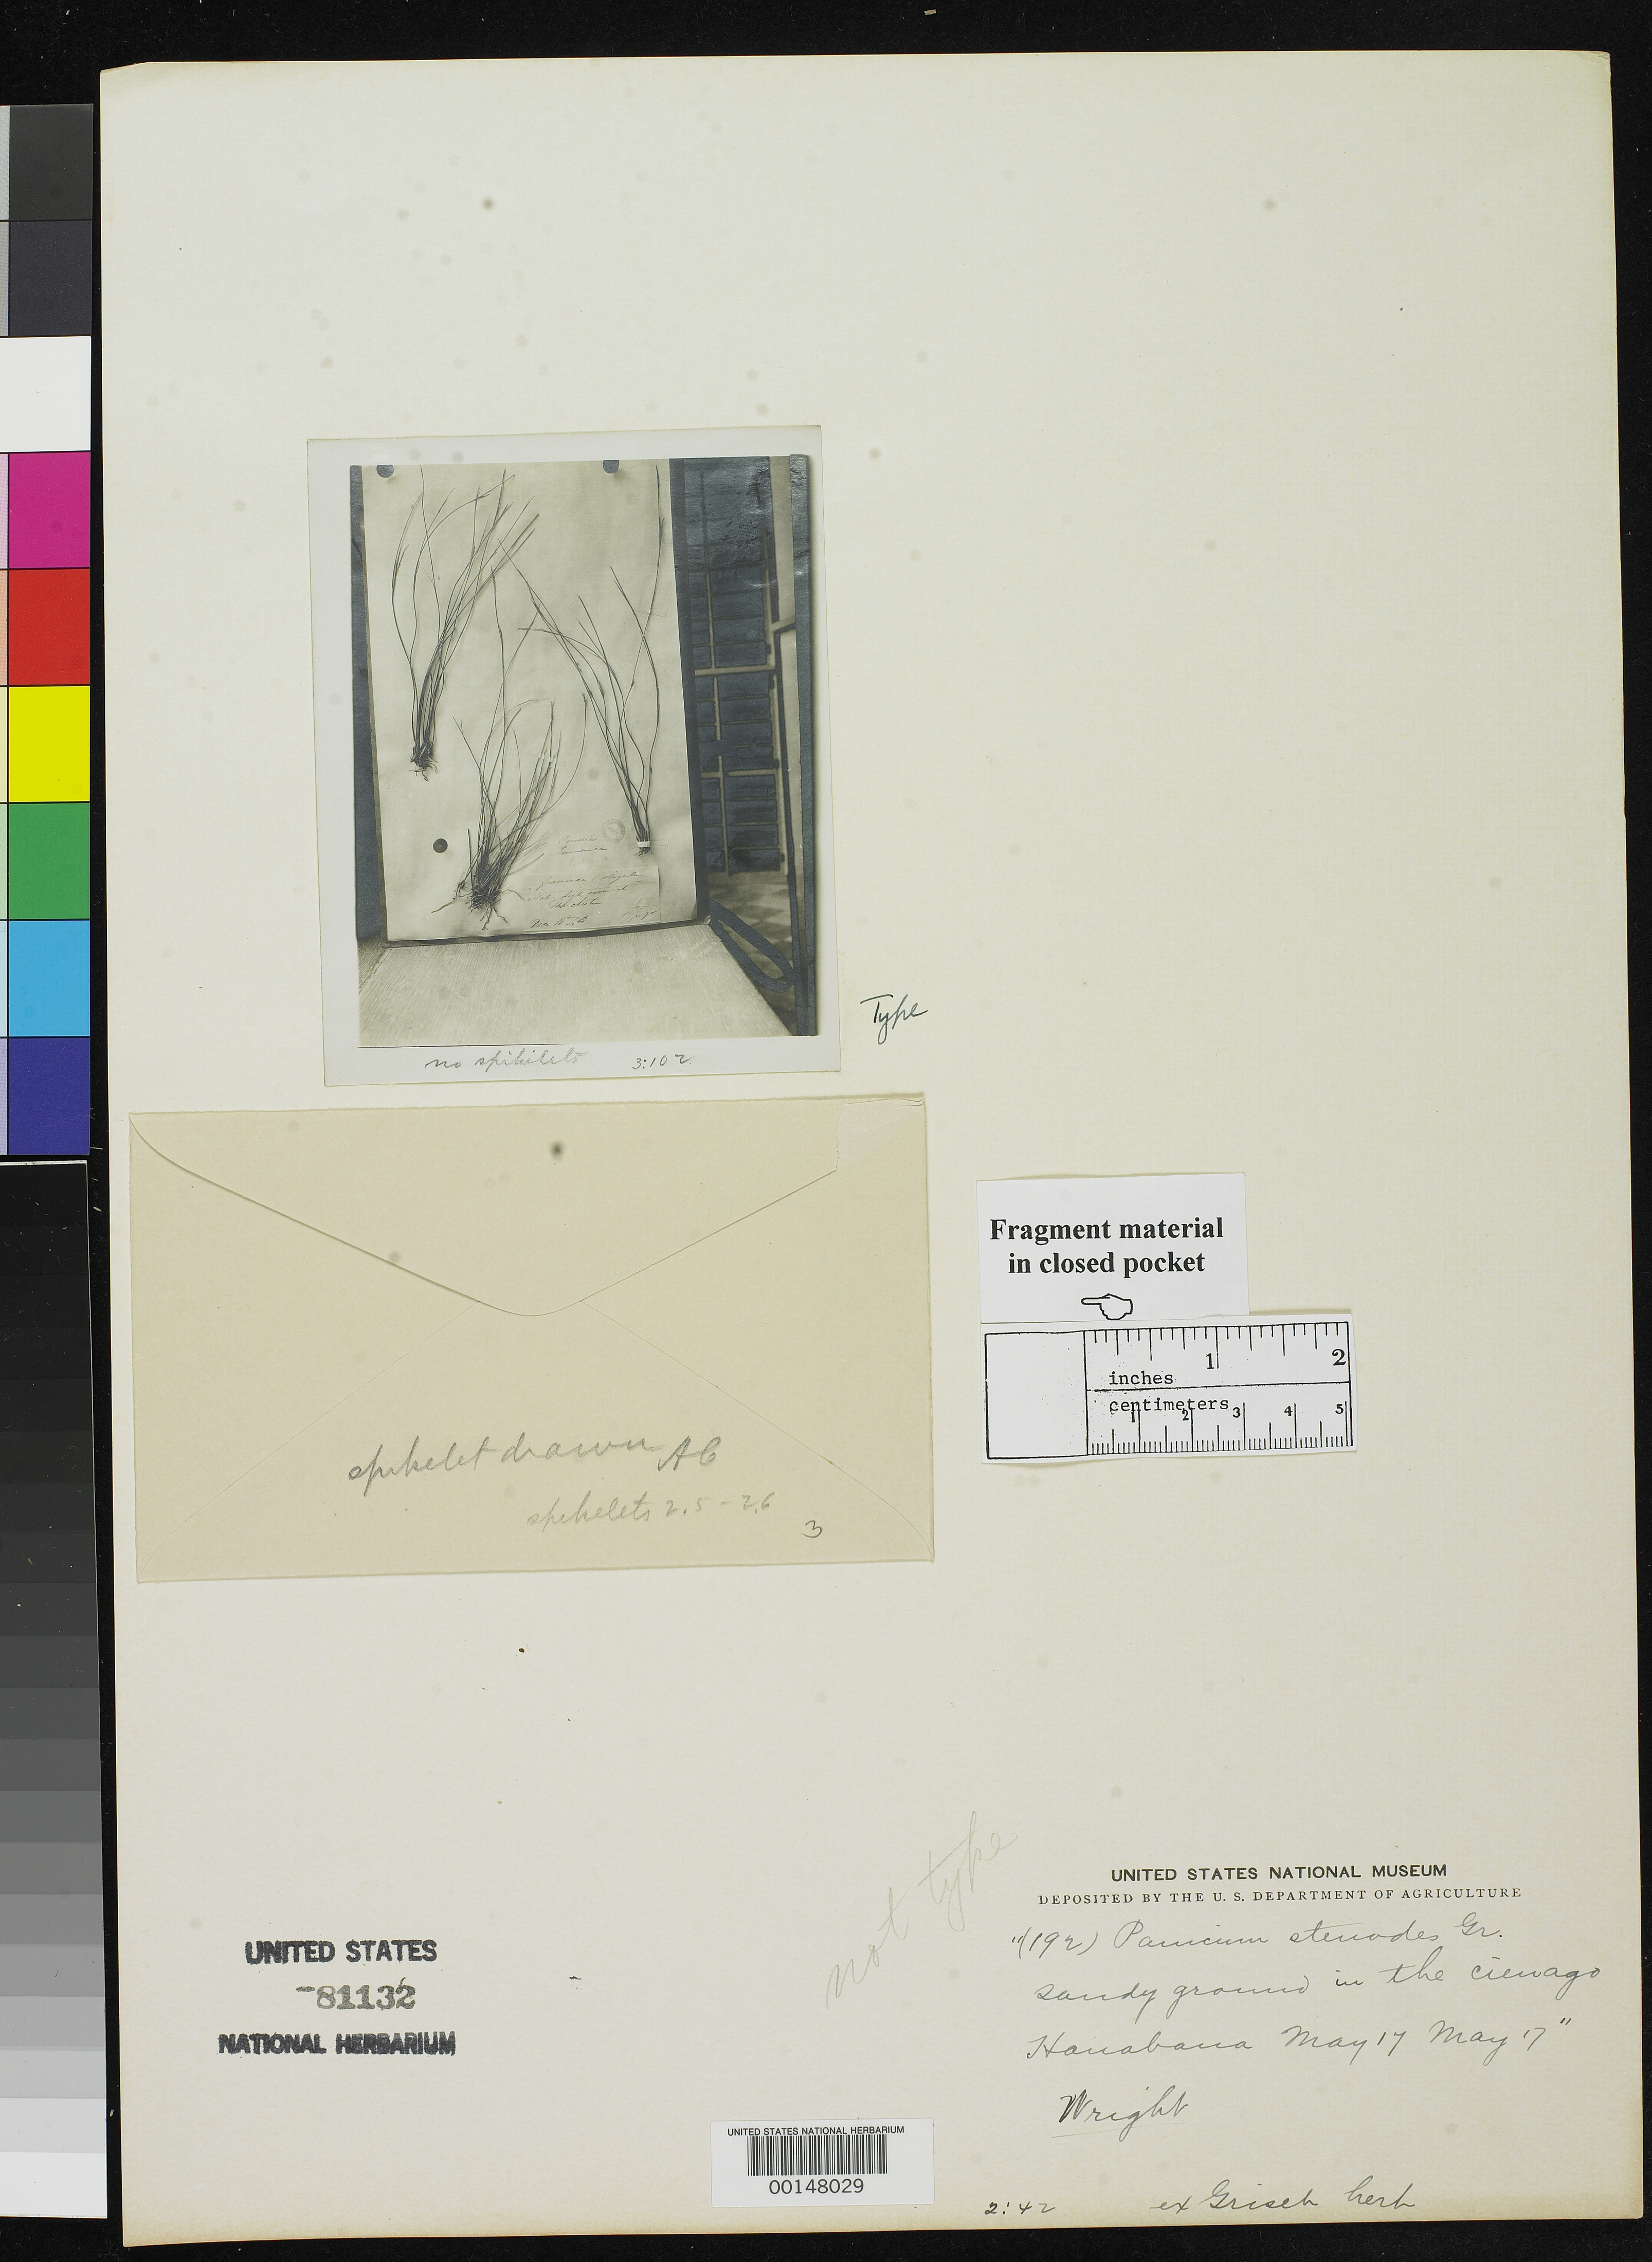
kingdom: Plantae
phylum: Tracheophyta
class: Liliopsida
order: Poales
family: Poaceae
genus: Panicum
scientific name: Panicum stenodes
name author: Griseb.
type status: Type Fragment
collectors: C. Wright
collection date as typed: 17 May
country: Cuba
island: Greater Antilles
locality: Havana.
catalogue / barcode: US 81132